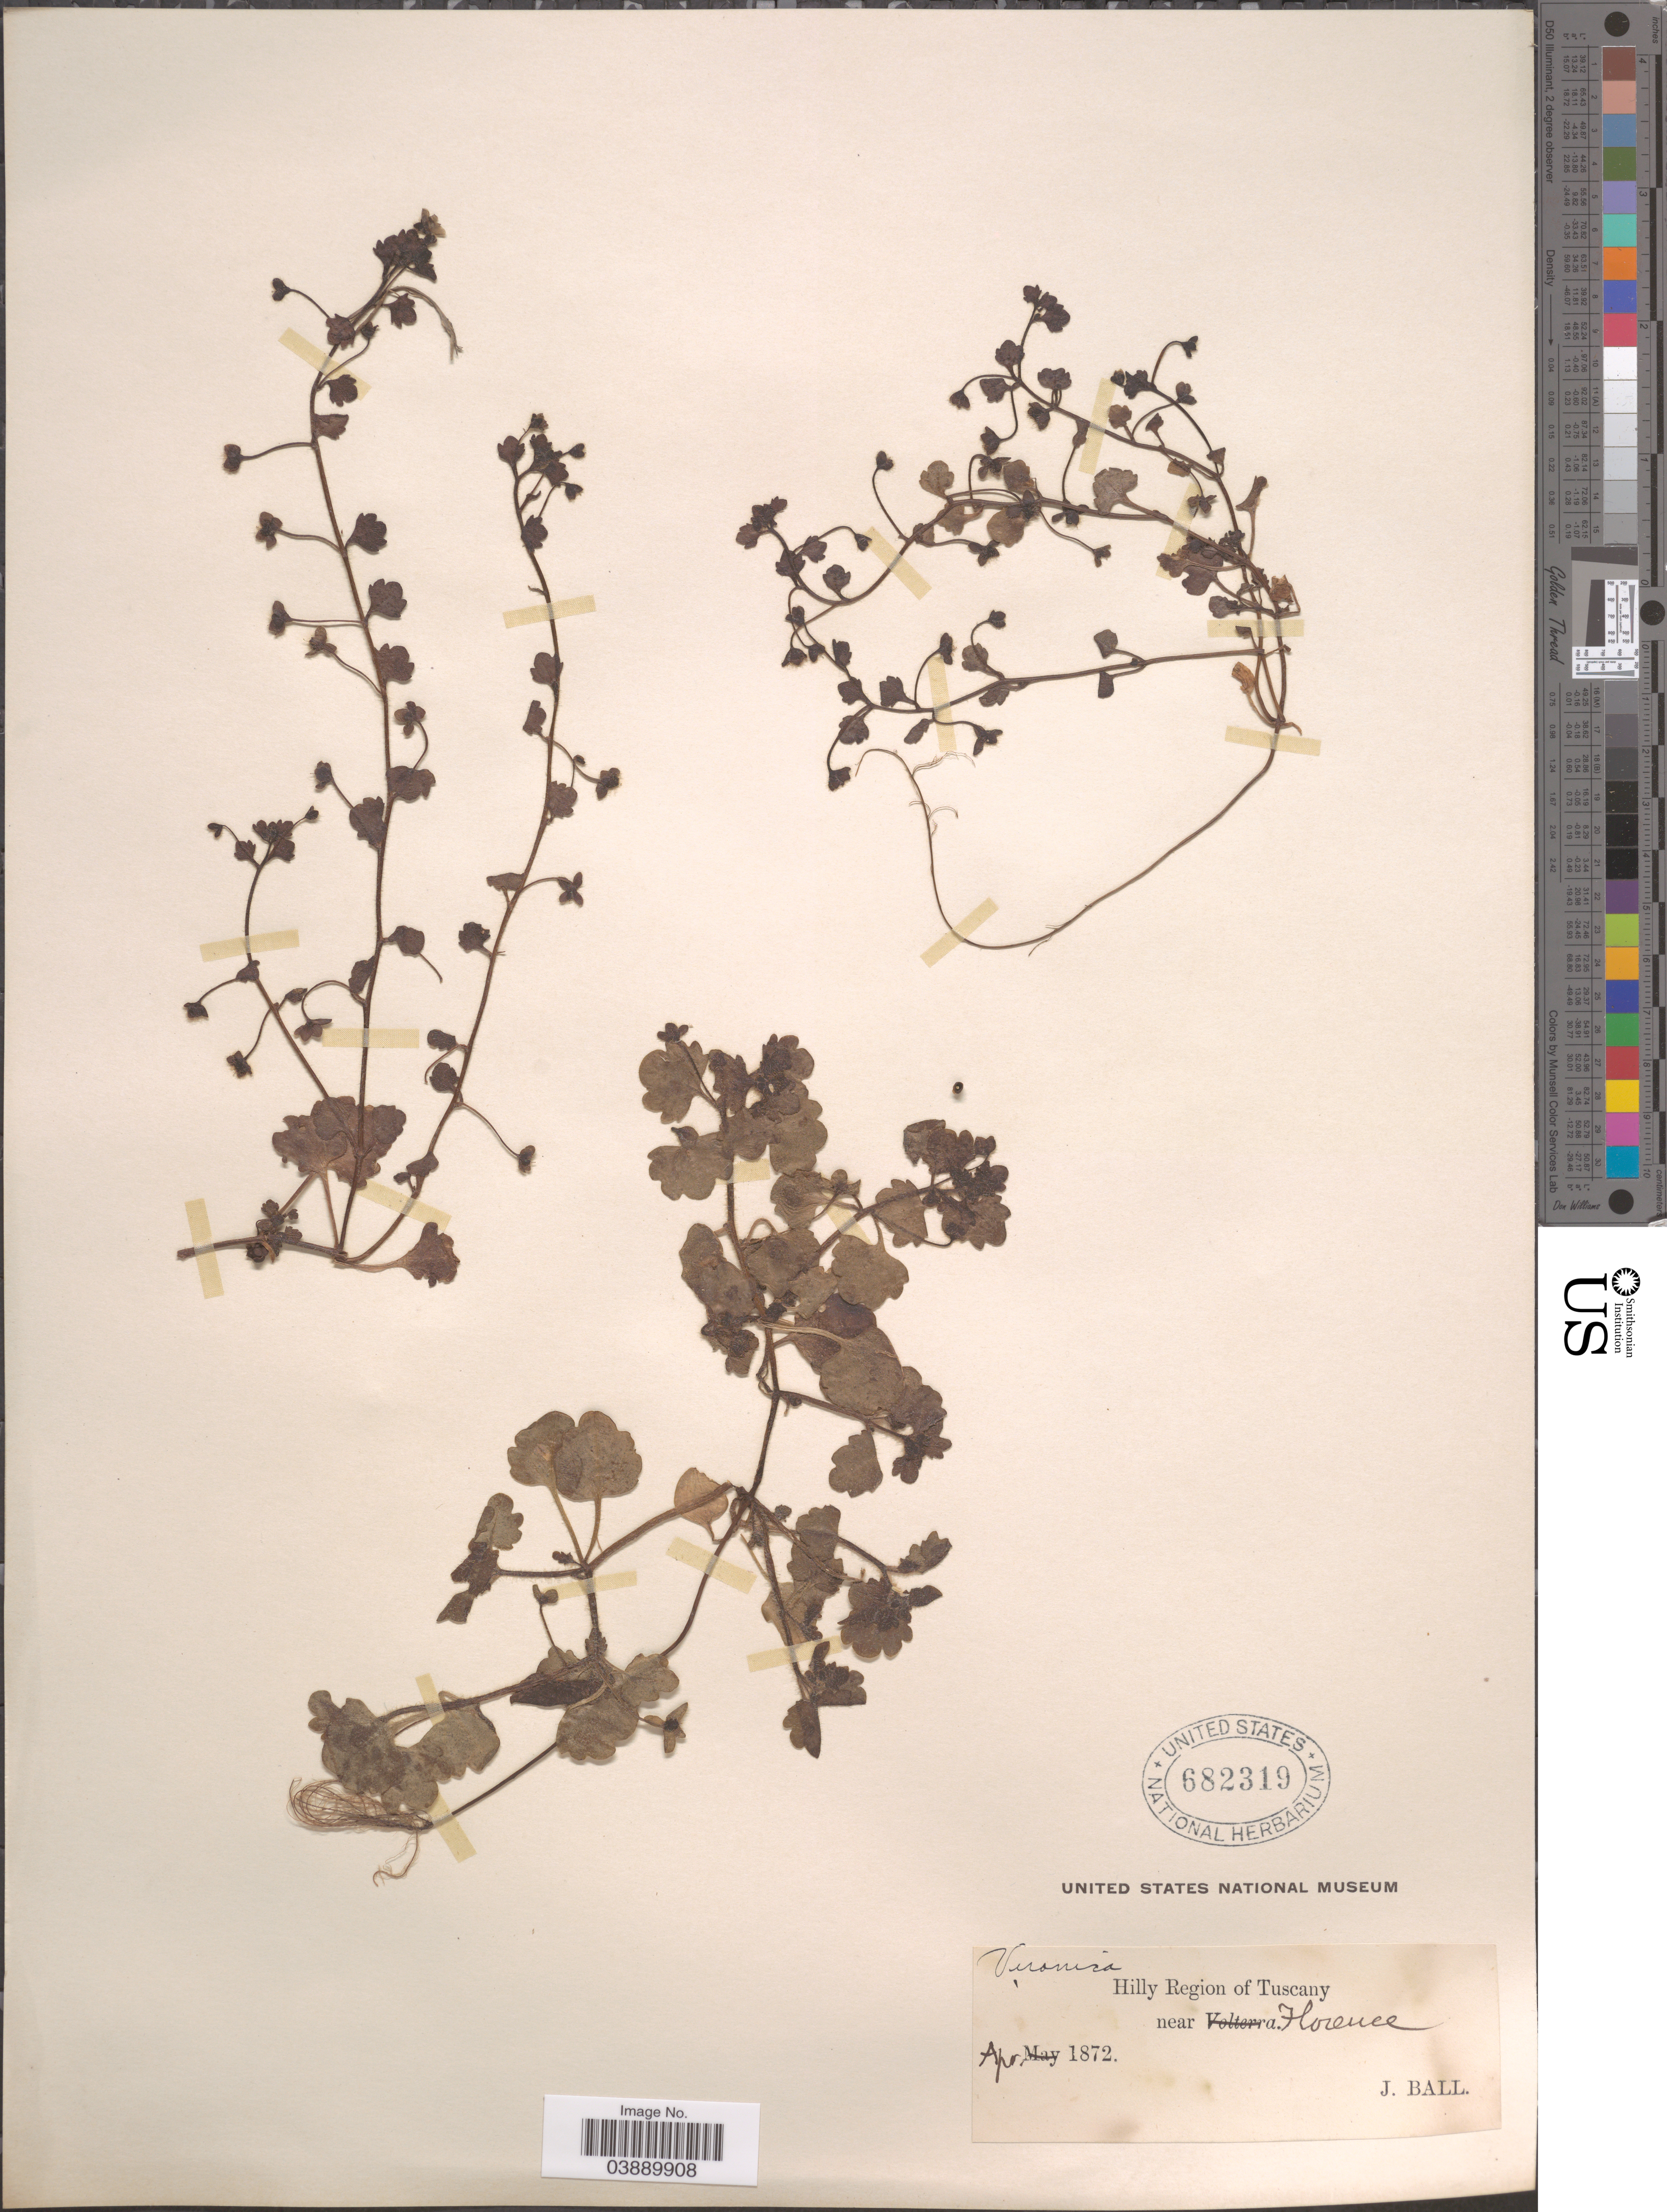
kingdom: Plantae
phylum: Tracheophyta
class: Magnoliopsida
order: Lamiales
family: Plantaginaceae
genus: Veronica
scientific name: Veronica cymbalaria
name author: M. Bodard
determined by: Albach, Dirk C.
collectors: J. Ball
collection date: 1872-04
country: Italy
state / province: Tuscany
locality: Hilly Region of Tuscany near Florence.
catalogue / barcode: US 682319